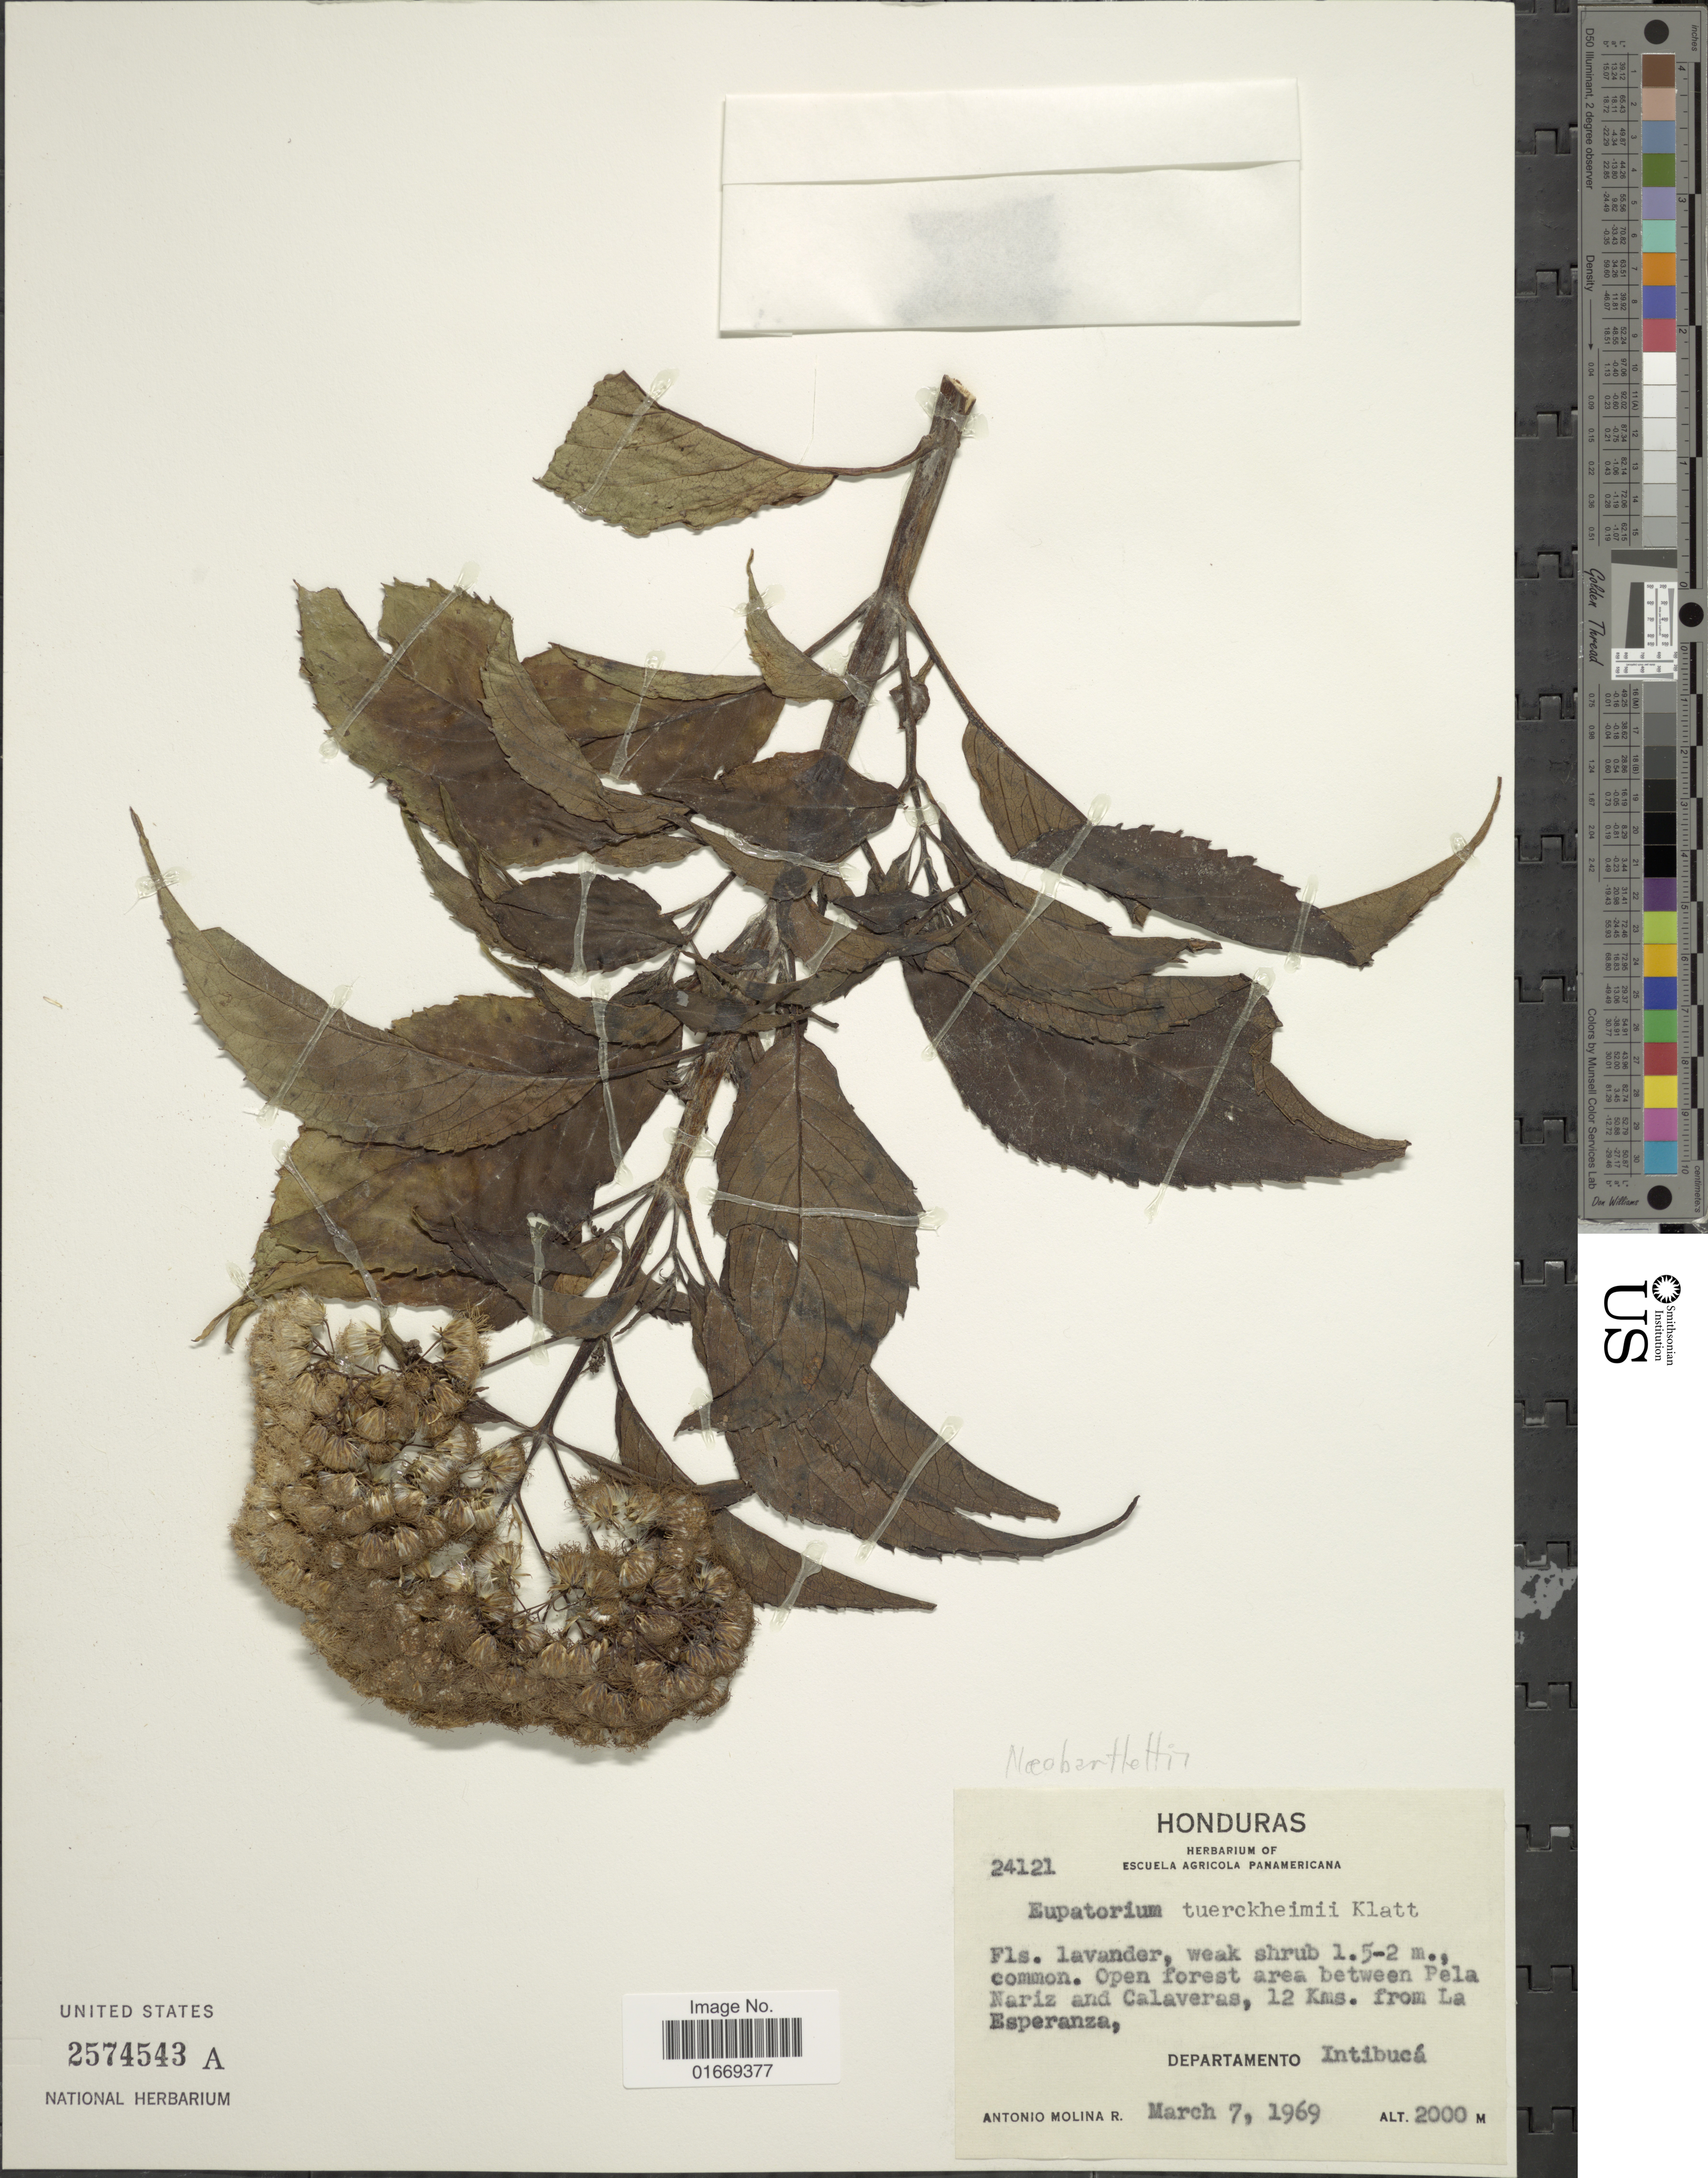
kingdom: Plantae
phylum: Tracheophyta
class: Magnoliopsida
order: Asterales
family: Asteraceae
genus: Bartlettina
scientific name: Bartlettina pansamalensis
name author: (B.L. Rob.) R.M. King & H. Rob.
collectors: A. Molina R.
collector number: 24121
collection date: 1969-03-07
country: Honduras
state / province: Intibuca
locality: Open forest area between Pela Nariz and Calaveras, 12 Kms. from La Esperanza, Departamento Intibucsubhb4r45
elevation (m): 2000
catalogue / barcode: US 2574543A